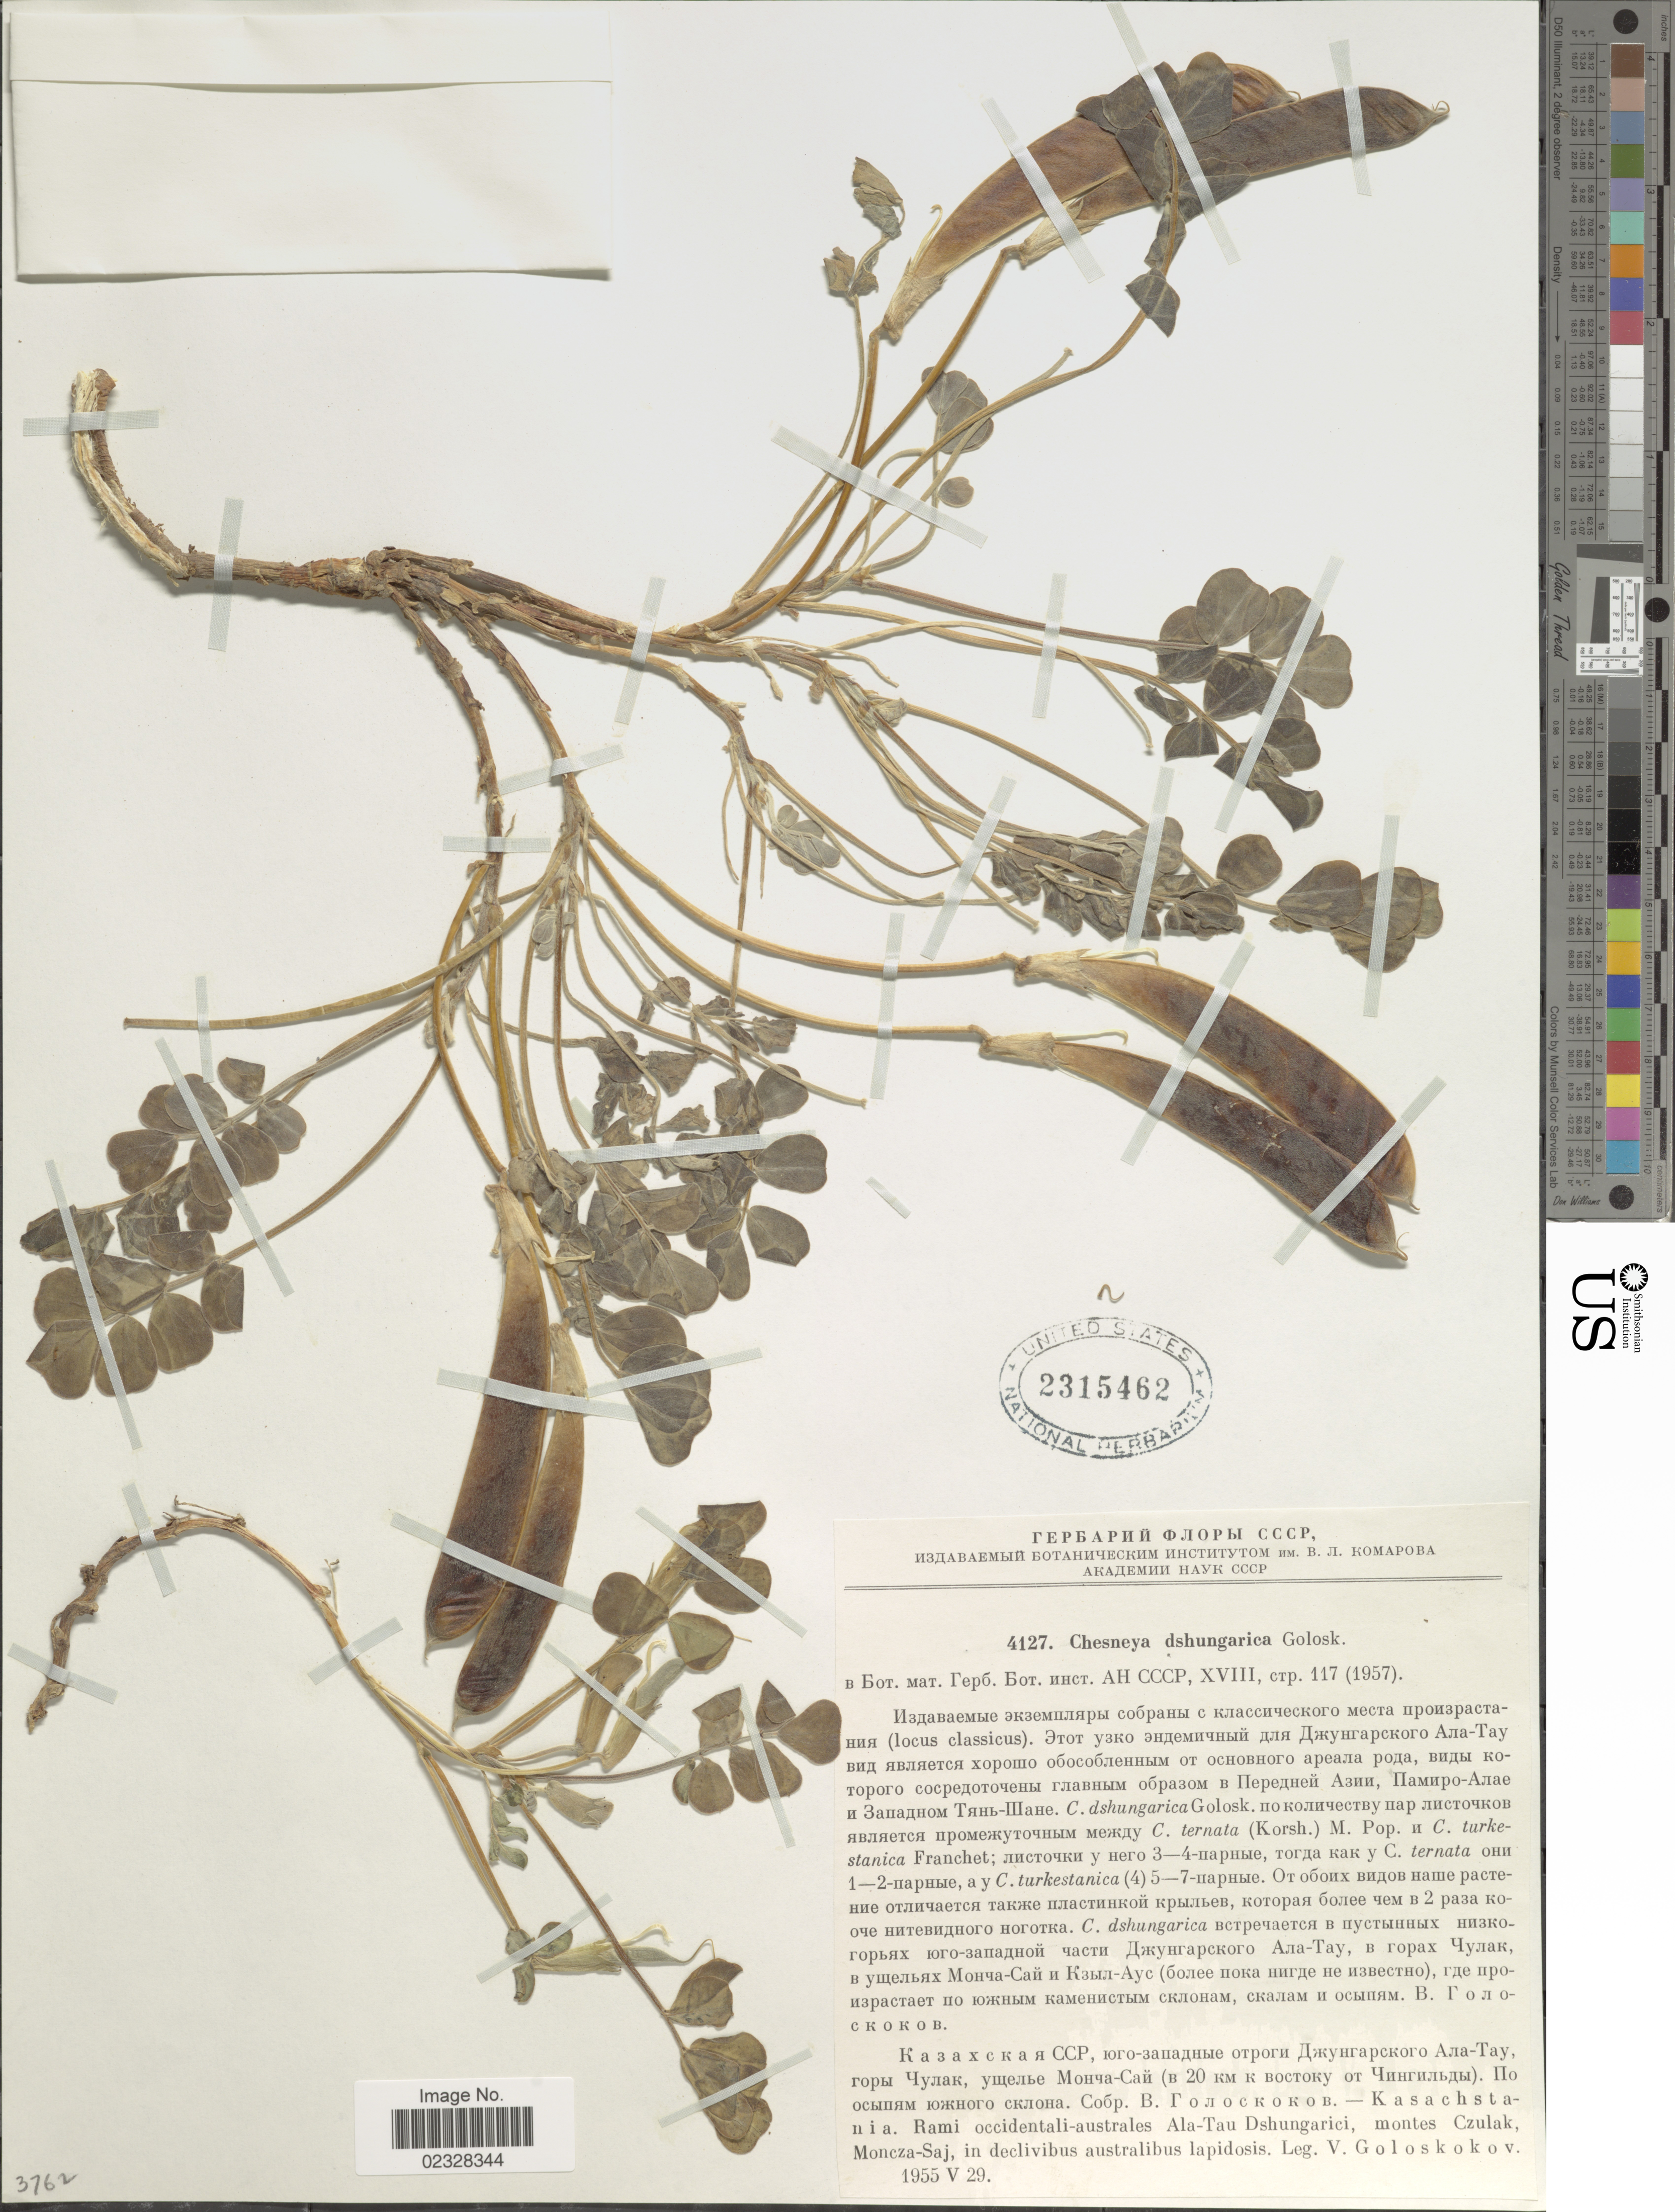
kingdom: Plantae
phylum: Tracheophyta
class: Magnoliopsida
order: Fabales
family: Fabaceae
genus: Chesneya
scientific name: Chesneya dshungarica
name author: Golosk.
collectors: V. P. Goloskokov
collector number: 4127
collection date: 1955-05-29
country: Kazakhstan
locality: Kasachstania, Rami occidentali-australes Ala-Tau Dshungarici, montes Czulak, Moncza-Saj, in declivibus australibus lapidosis.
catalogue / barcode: US 2315462